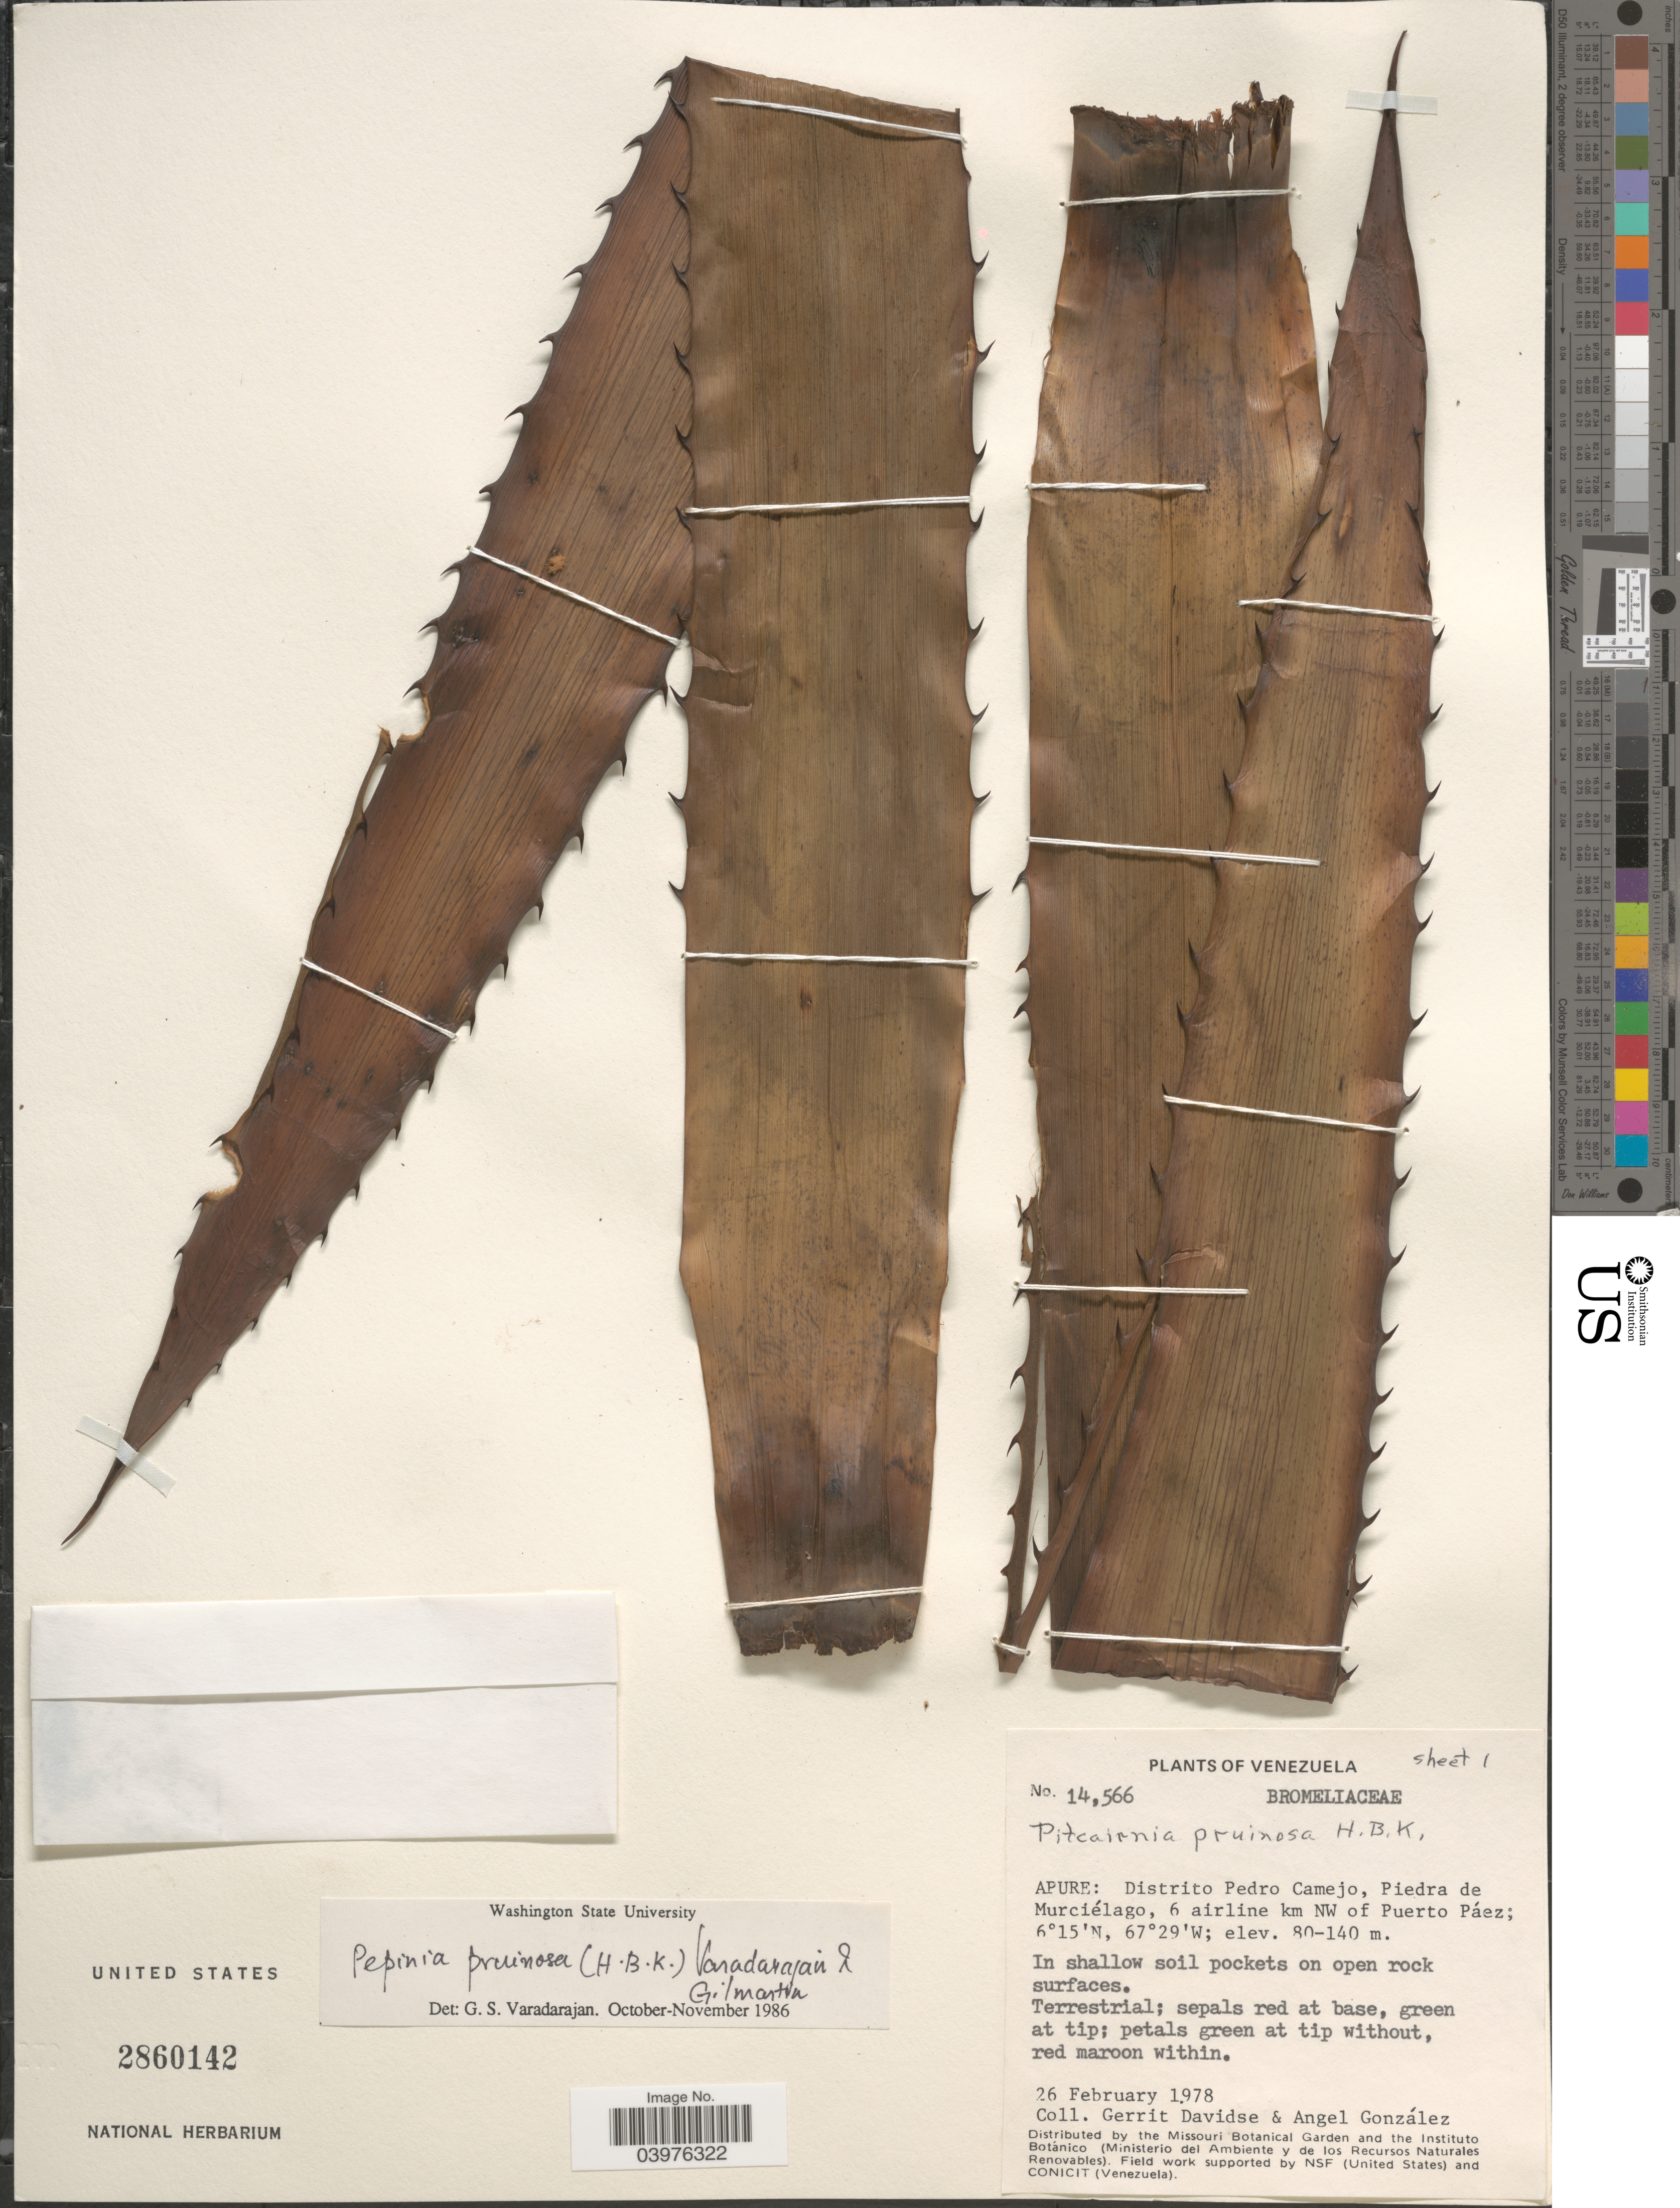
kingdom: Plantae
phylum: Tracheophyta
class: Liliopsida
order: Poales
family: Bromeliaceae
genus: Pitcairnia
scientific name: Pitcairnia pruinosa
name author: Kunth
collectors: G. Davidse & A. C. González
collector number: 14566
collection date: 1978-02-26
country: Venezuela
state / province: Apure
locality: Distrito Pedro Camejo, Piedra de Murciélago, 6 airline km NW of Puerto Páez.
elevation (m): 80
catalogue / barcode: US 2860142